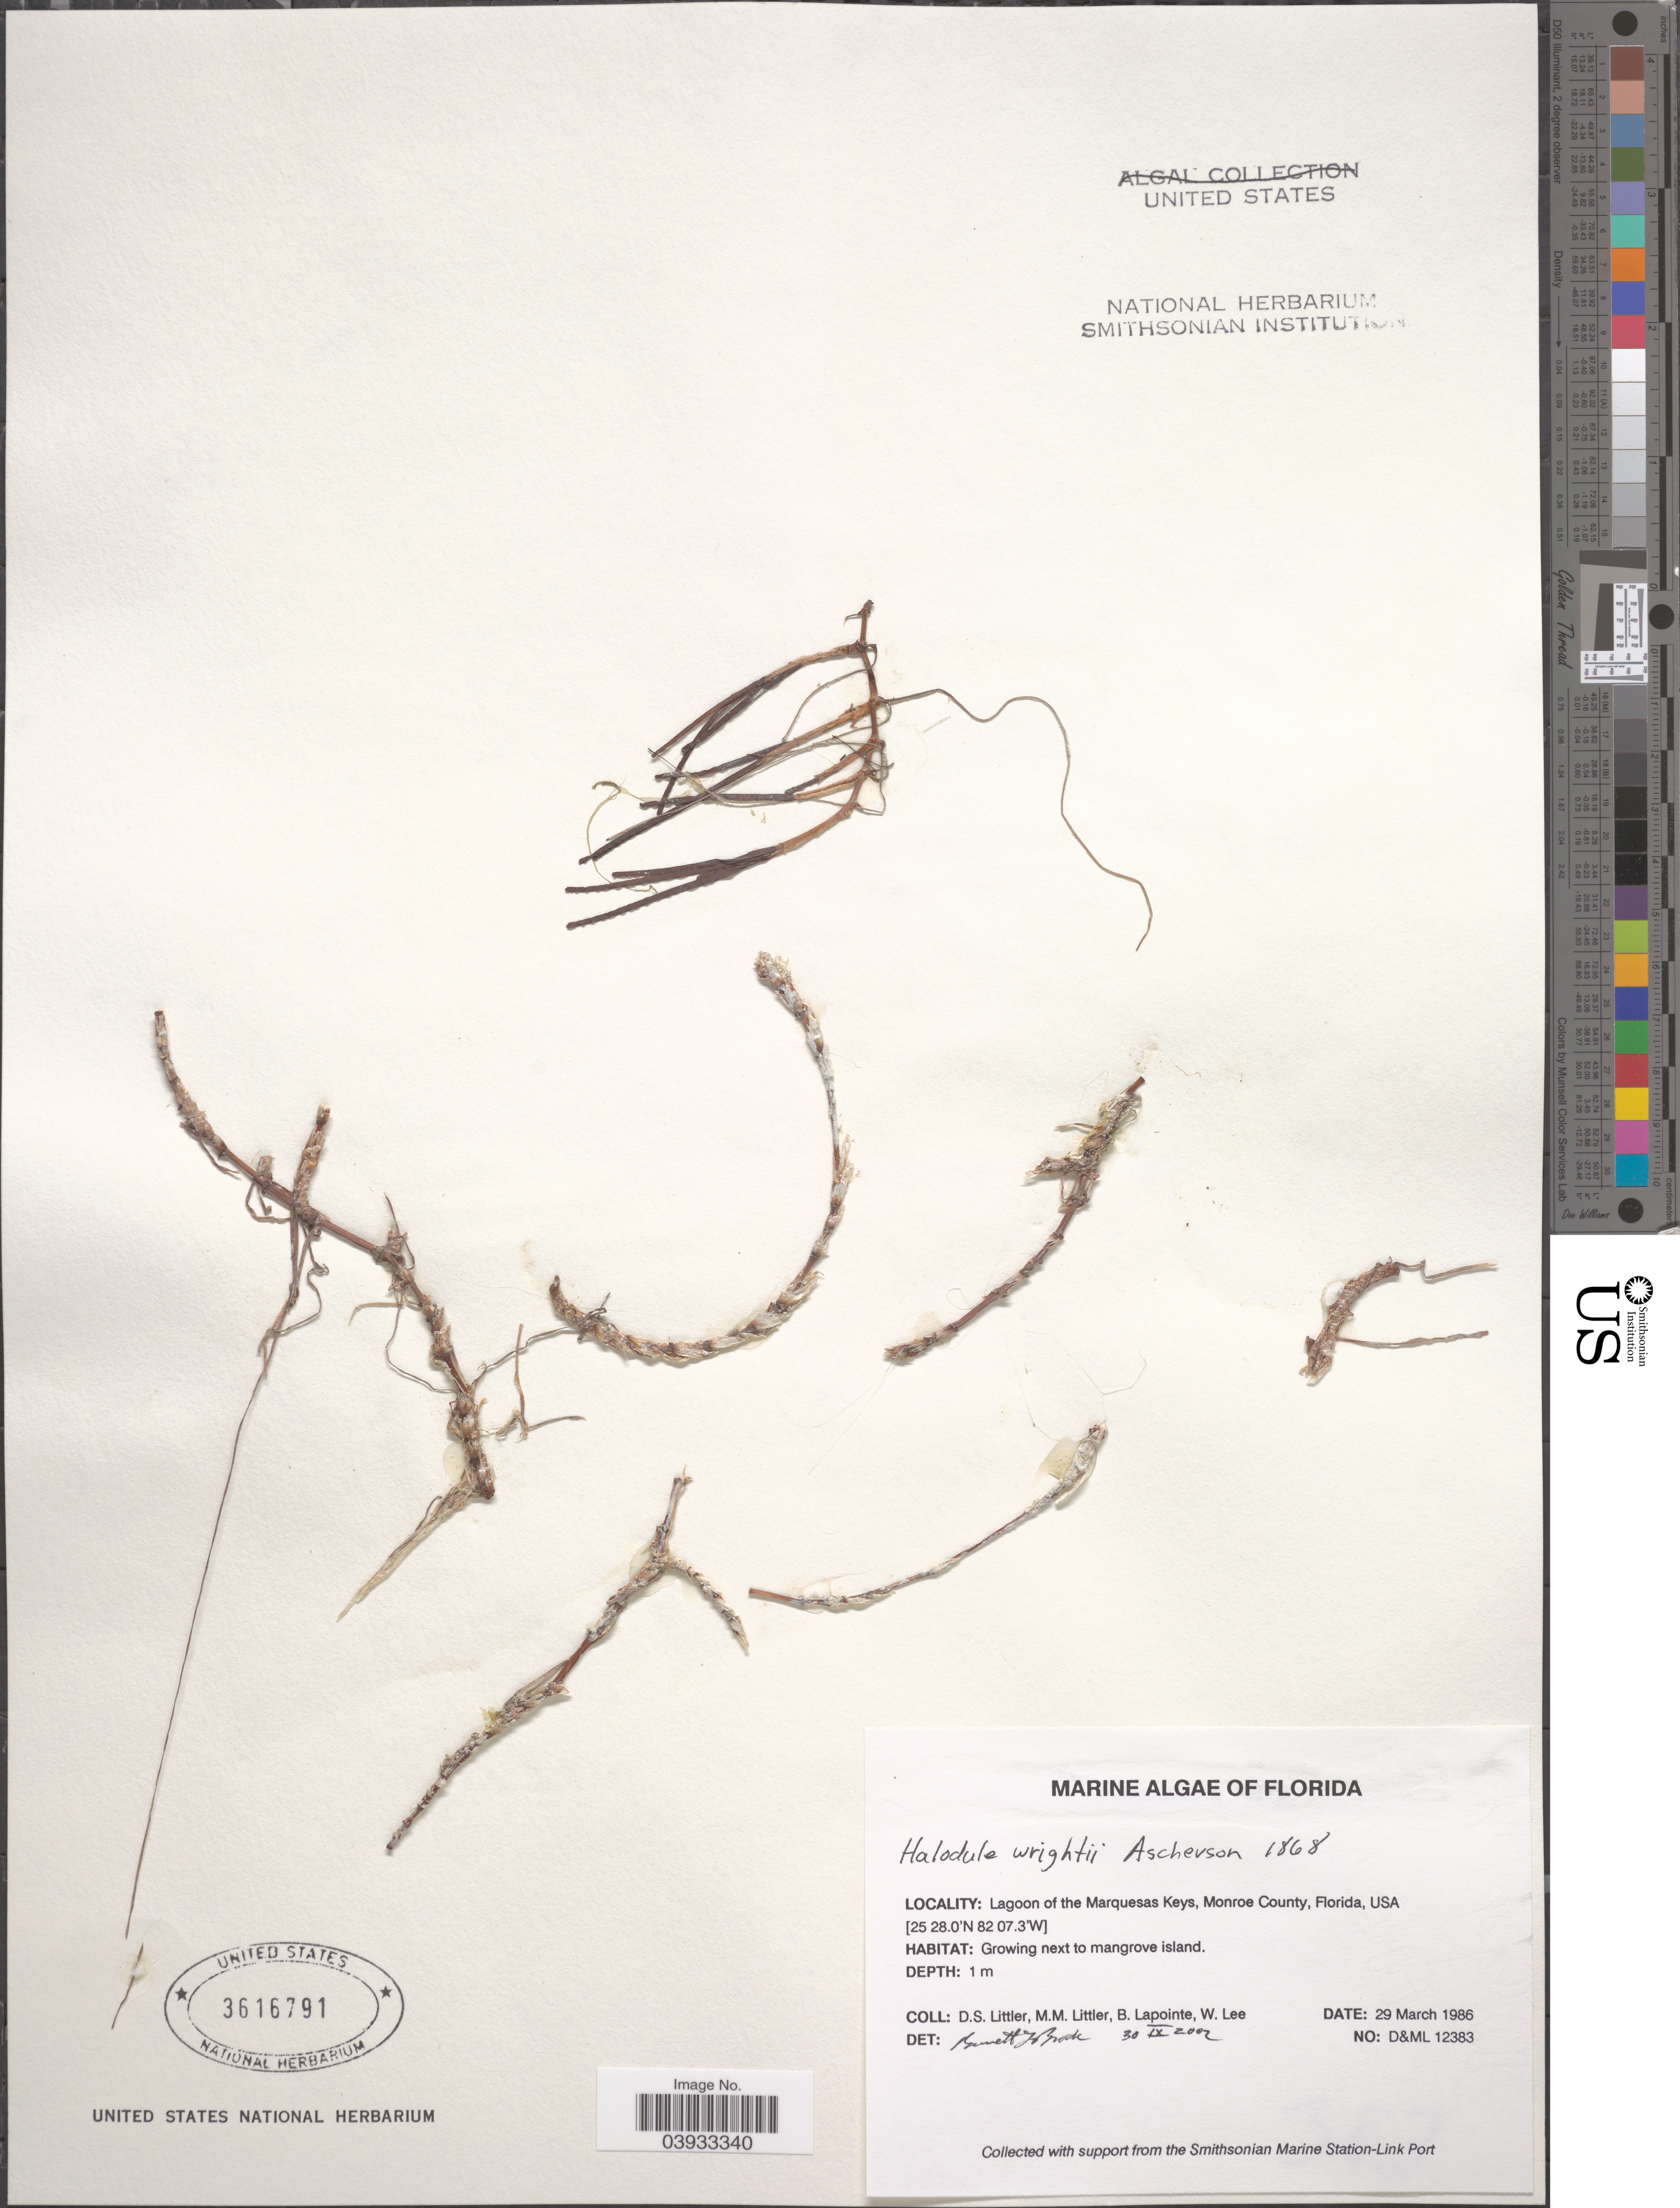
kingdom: Plantae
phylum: Tracheophyta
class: Liliopsida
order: Alismatales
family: Cymodoceaceae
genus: Halodule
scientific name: Halodule wrightii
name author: Asch.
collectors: D. S. Littler, B. Lapointe & W. Lee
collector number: D&ML 12383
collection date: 1986-03-29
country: United States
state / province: Florida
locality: Lagoon of the Marquesas Keys, Monroe County.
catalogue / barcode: US 3616791